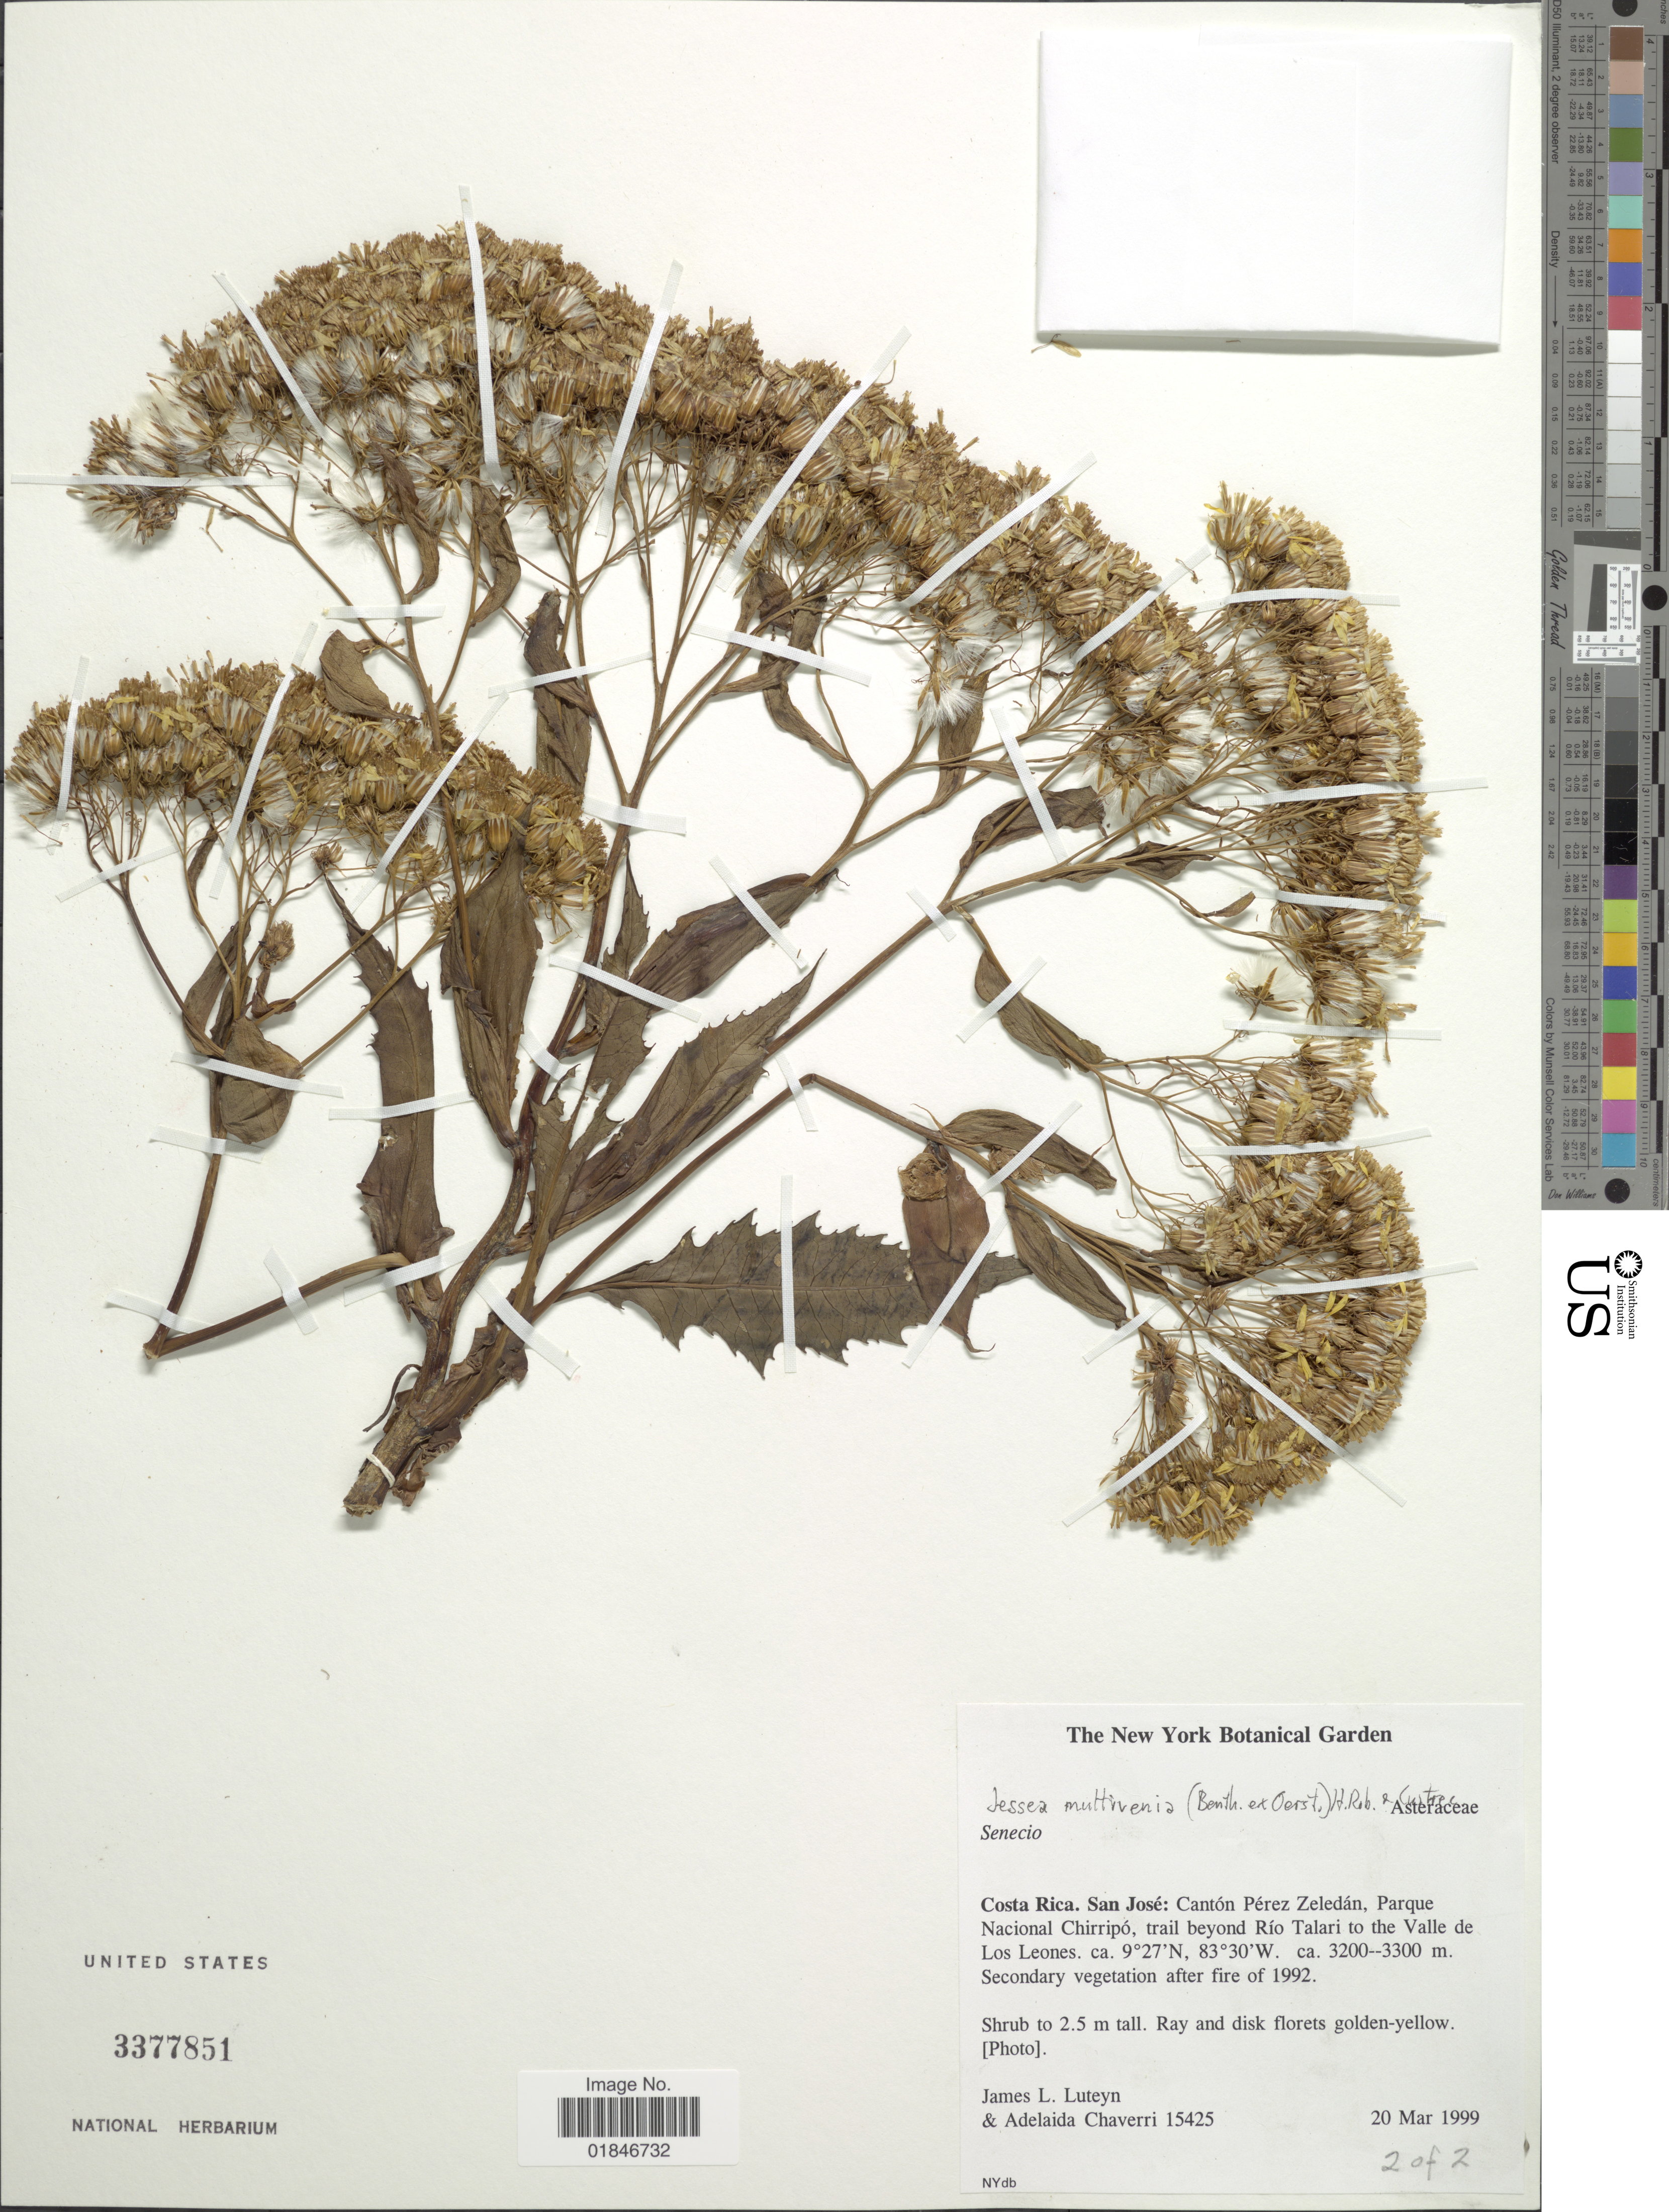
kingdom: Plantae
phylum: Tracheophyta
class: Magnoliopsida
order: Asterales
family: Asteraceae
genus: Jessea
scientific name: Jessea multivenia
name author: (Benth.) H. Rob. & Cuatrec.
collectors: J. L. Luteyn & A. Chaverri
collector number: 15425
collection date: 1999-03-20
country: Costa Rica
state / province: San José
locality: Costa Rica. San Jose: Canton Perez Zeledin, Parque Nacional Chirripo, trail beyond Rio Trail to the Valle de Los Leones.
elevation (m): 3200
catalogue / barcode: US 3377851